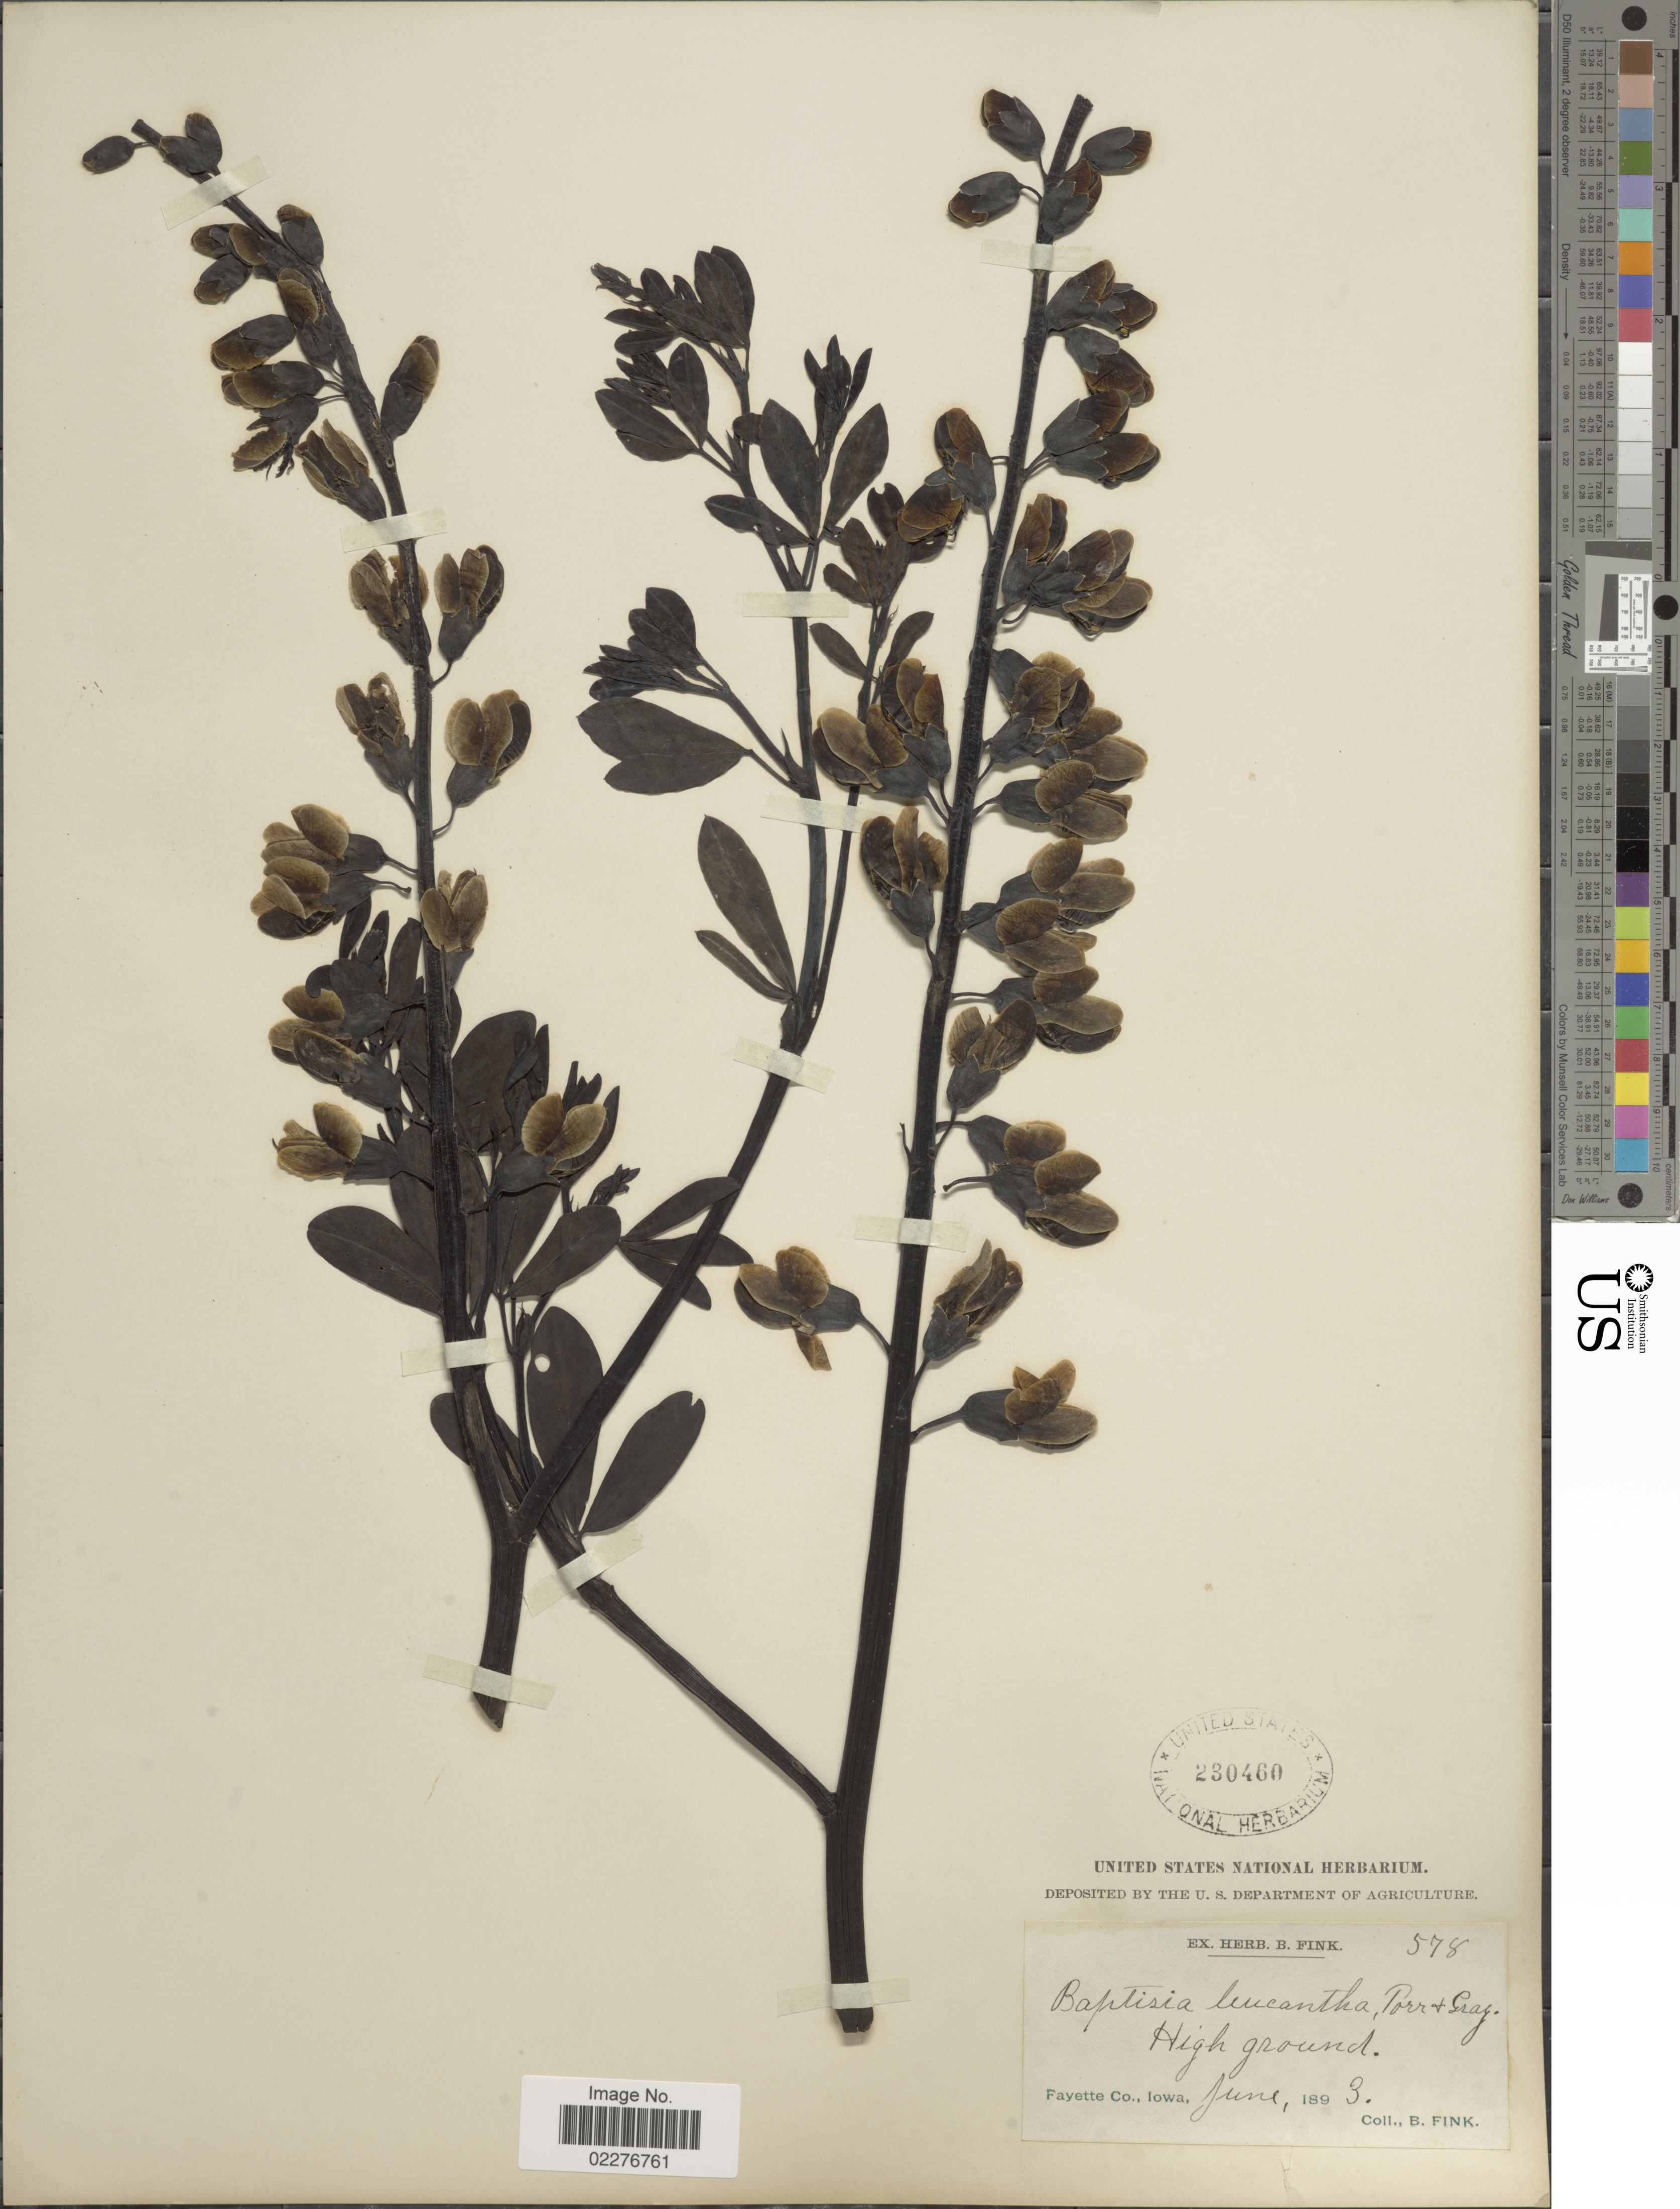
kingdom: Plantae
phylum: Tracheophyta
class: Magnoliopsida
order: Fabales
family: Fabaceae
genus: Baptisia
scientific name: Baptisia leucantha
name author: Torr. & A. Gray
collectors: B. Fink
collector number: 578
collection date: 1893-06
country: United States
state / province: Iowa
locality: High ground, Fayette Co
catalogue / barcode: US 230460